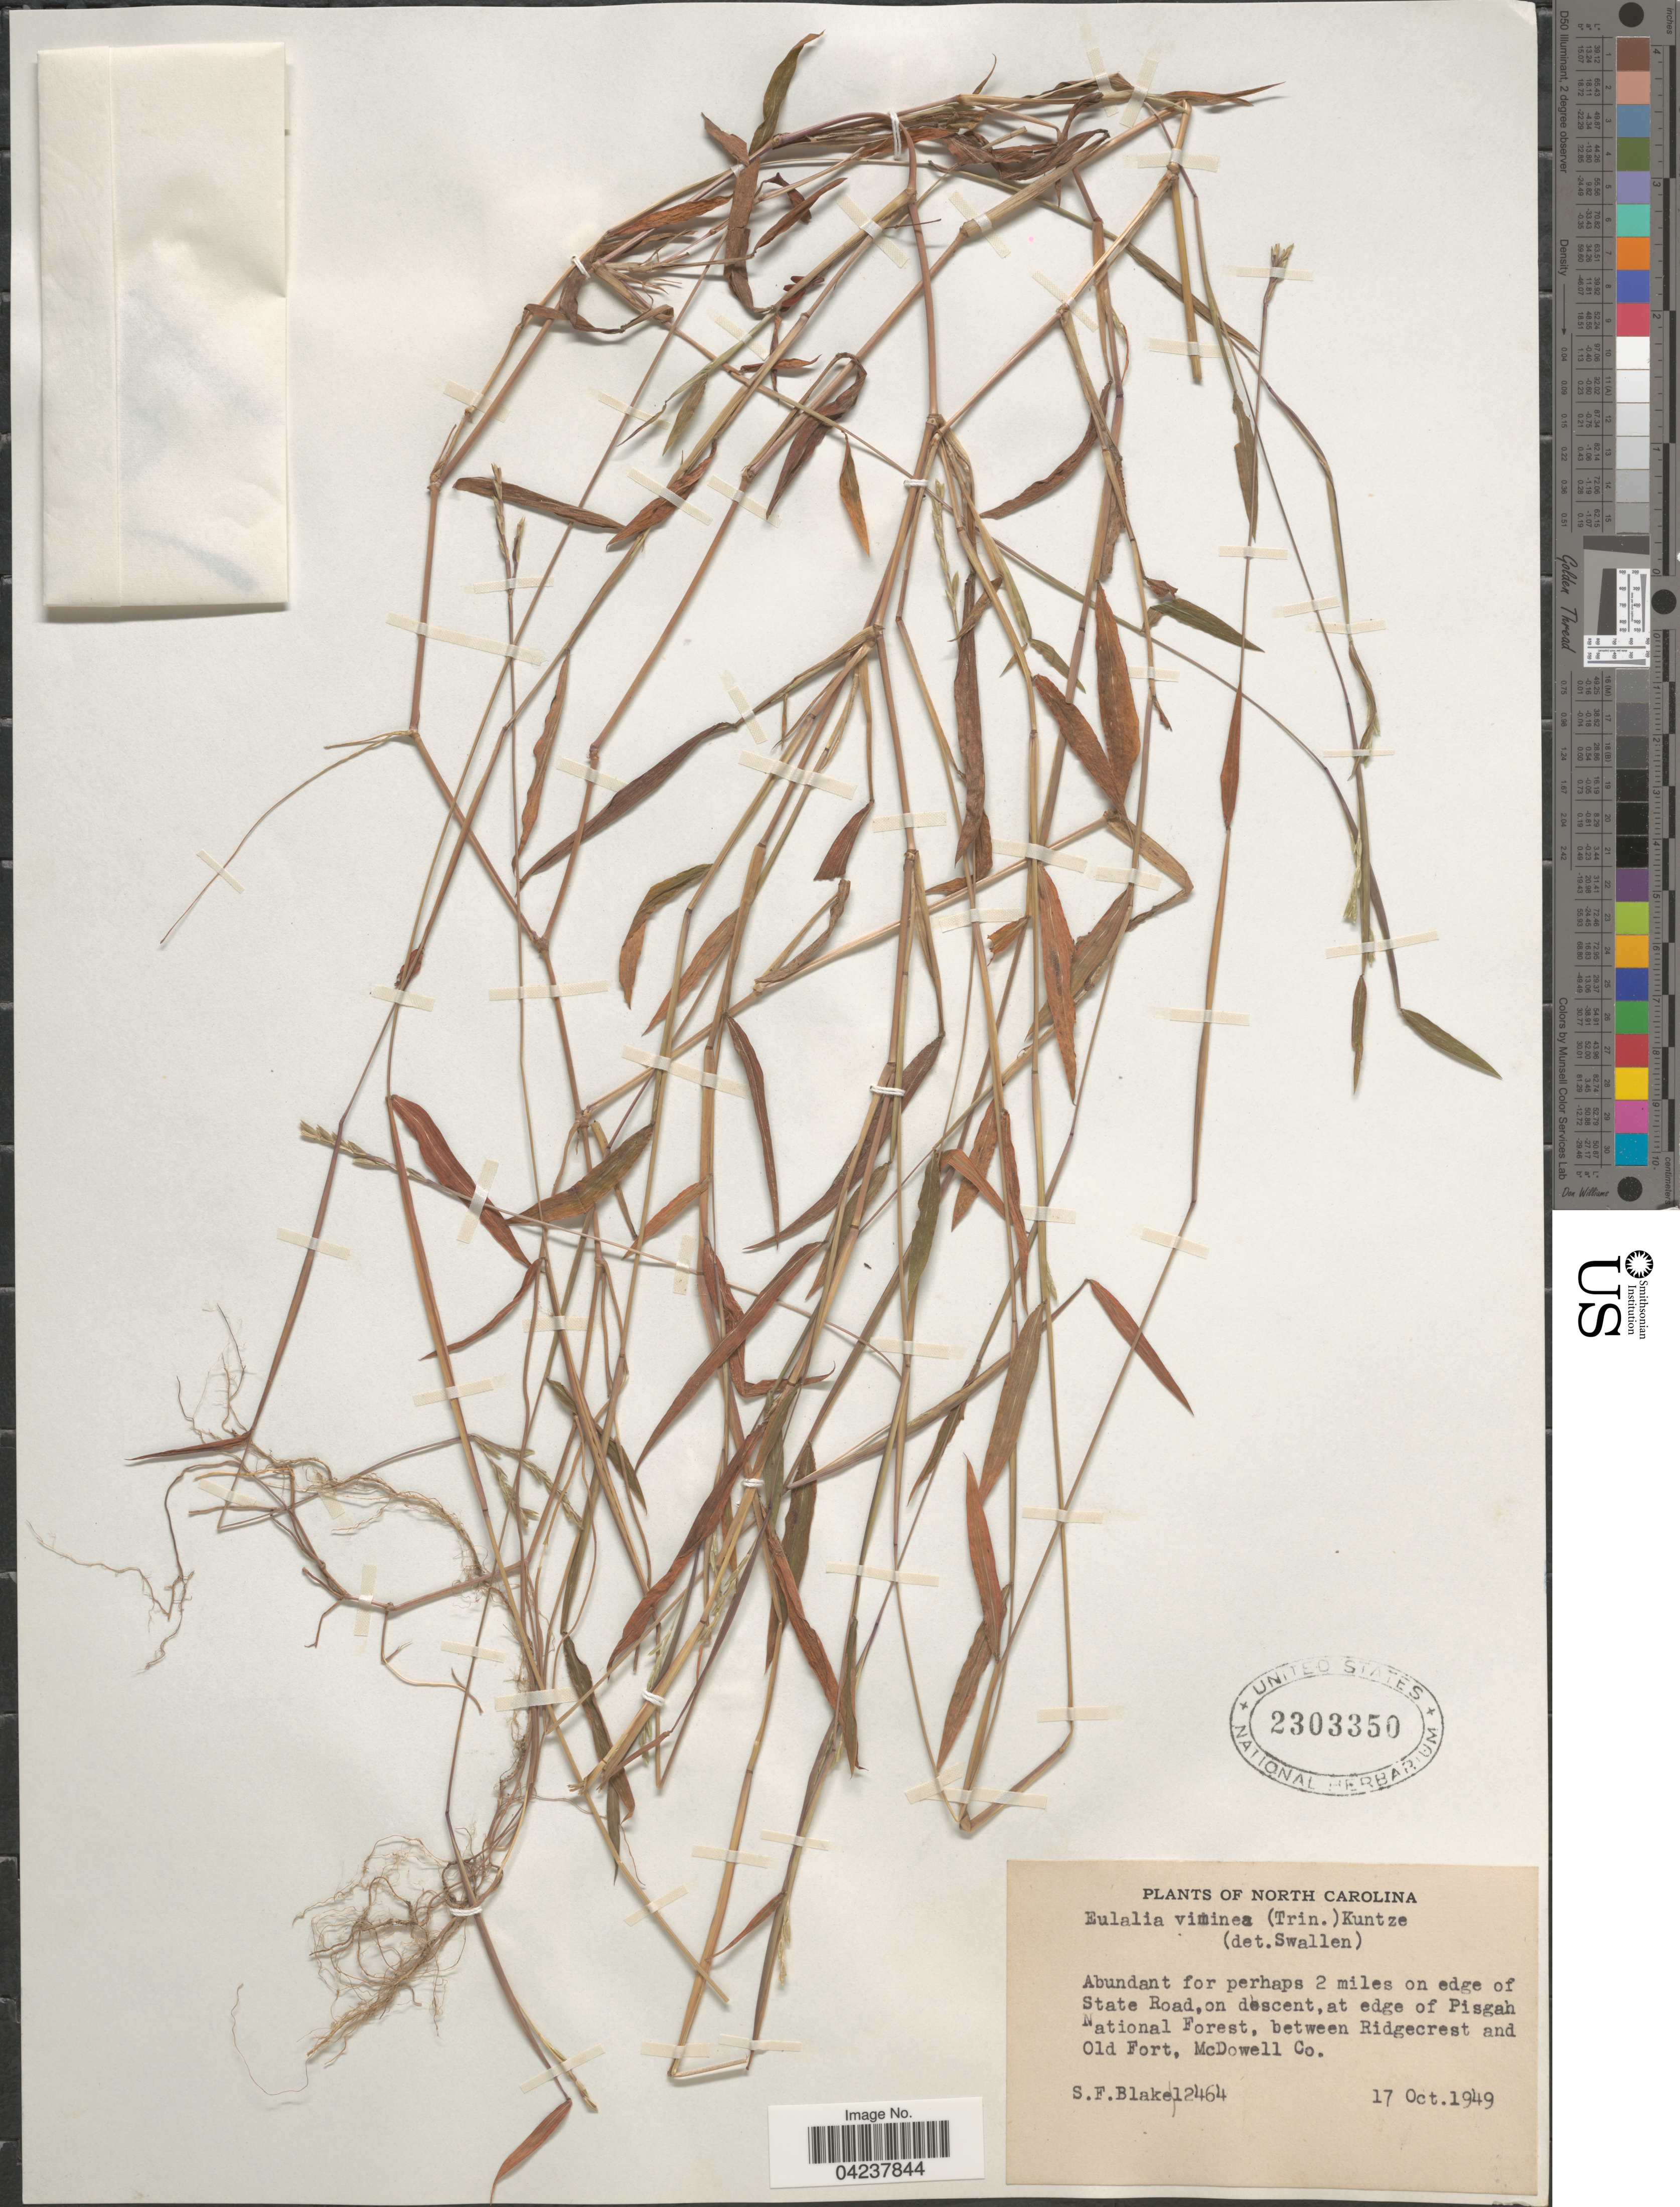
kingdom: Plantae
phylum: Tracheophyta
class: Liliopsida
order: Poales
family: Poaceae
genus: Microstegium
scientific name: Microstegium vimineum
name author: (Trin.) A. Camus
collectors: S. Blake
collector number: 12464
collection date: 1949-10-17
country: United States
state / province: North Carolina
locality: Abundant for perhaps 2 miles on edge of State Road, on descent, at edge of Pisgah National Forest, between Ridgecrest and Old Fort, McDowell Co.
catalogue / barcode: US 2303350